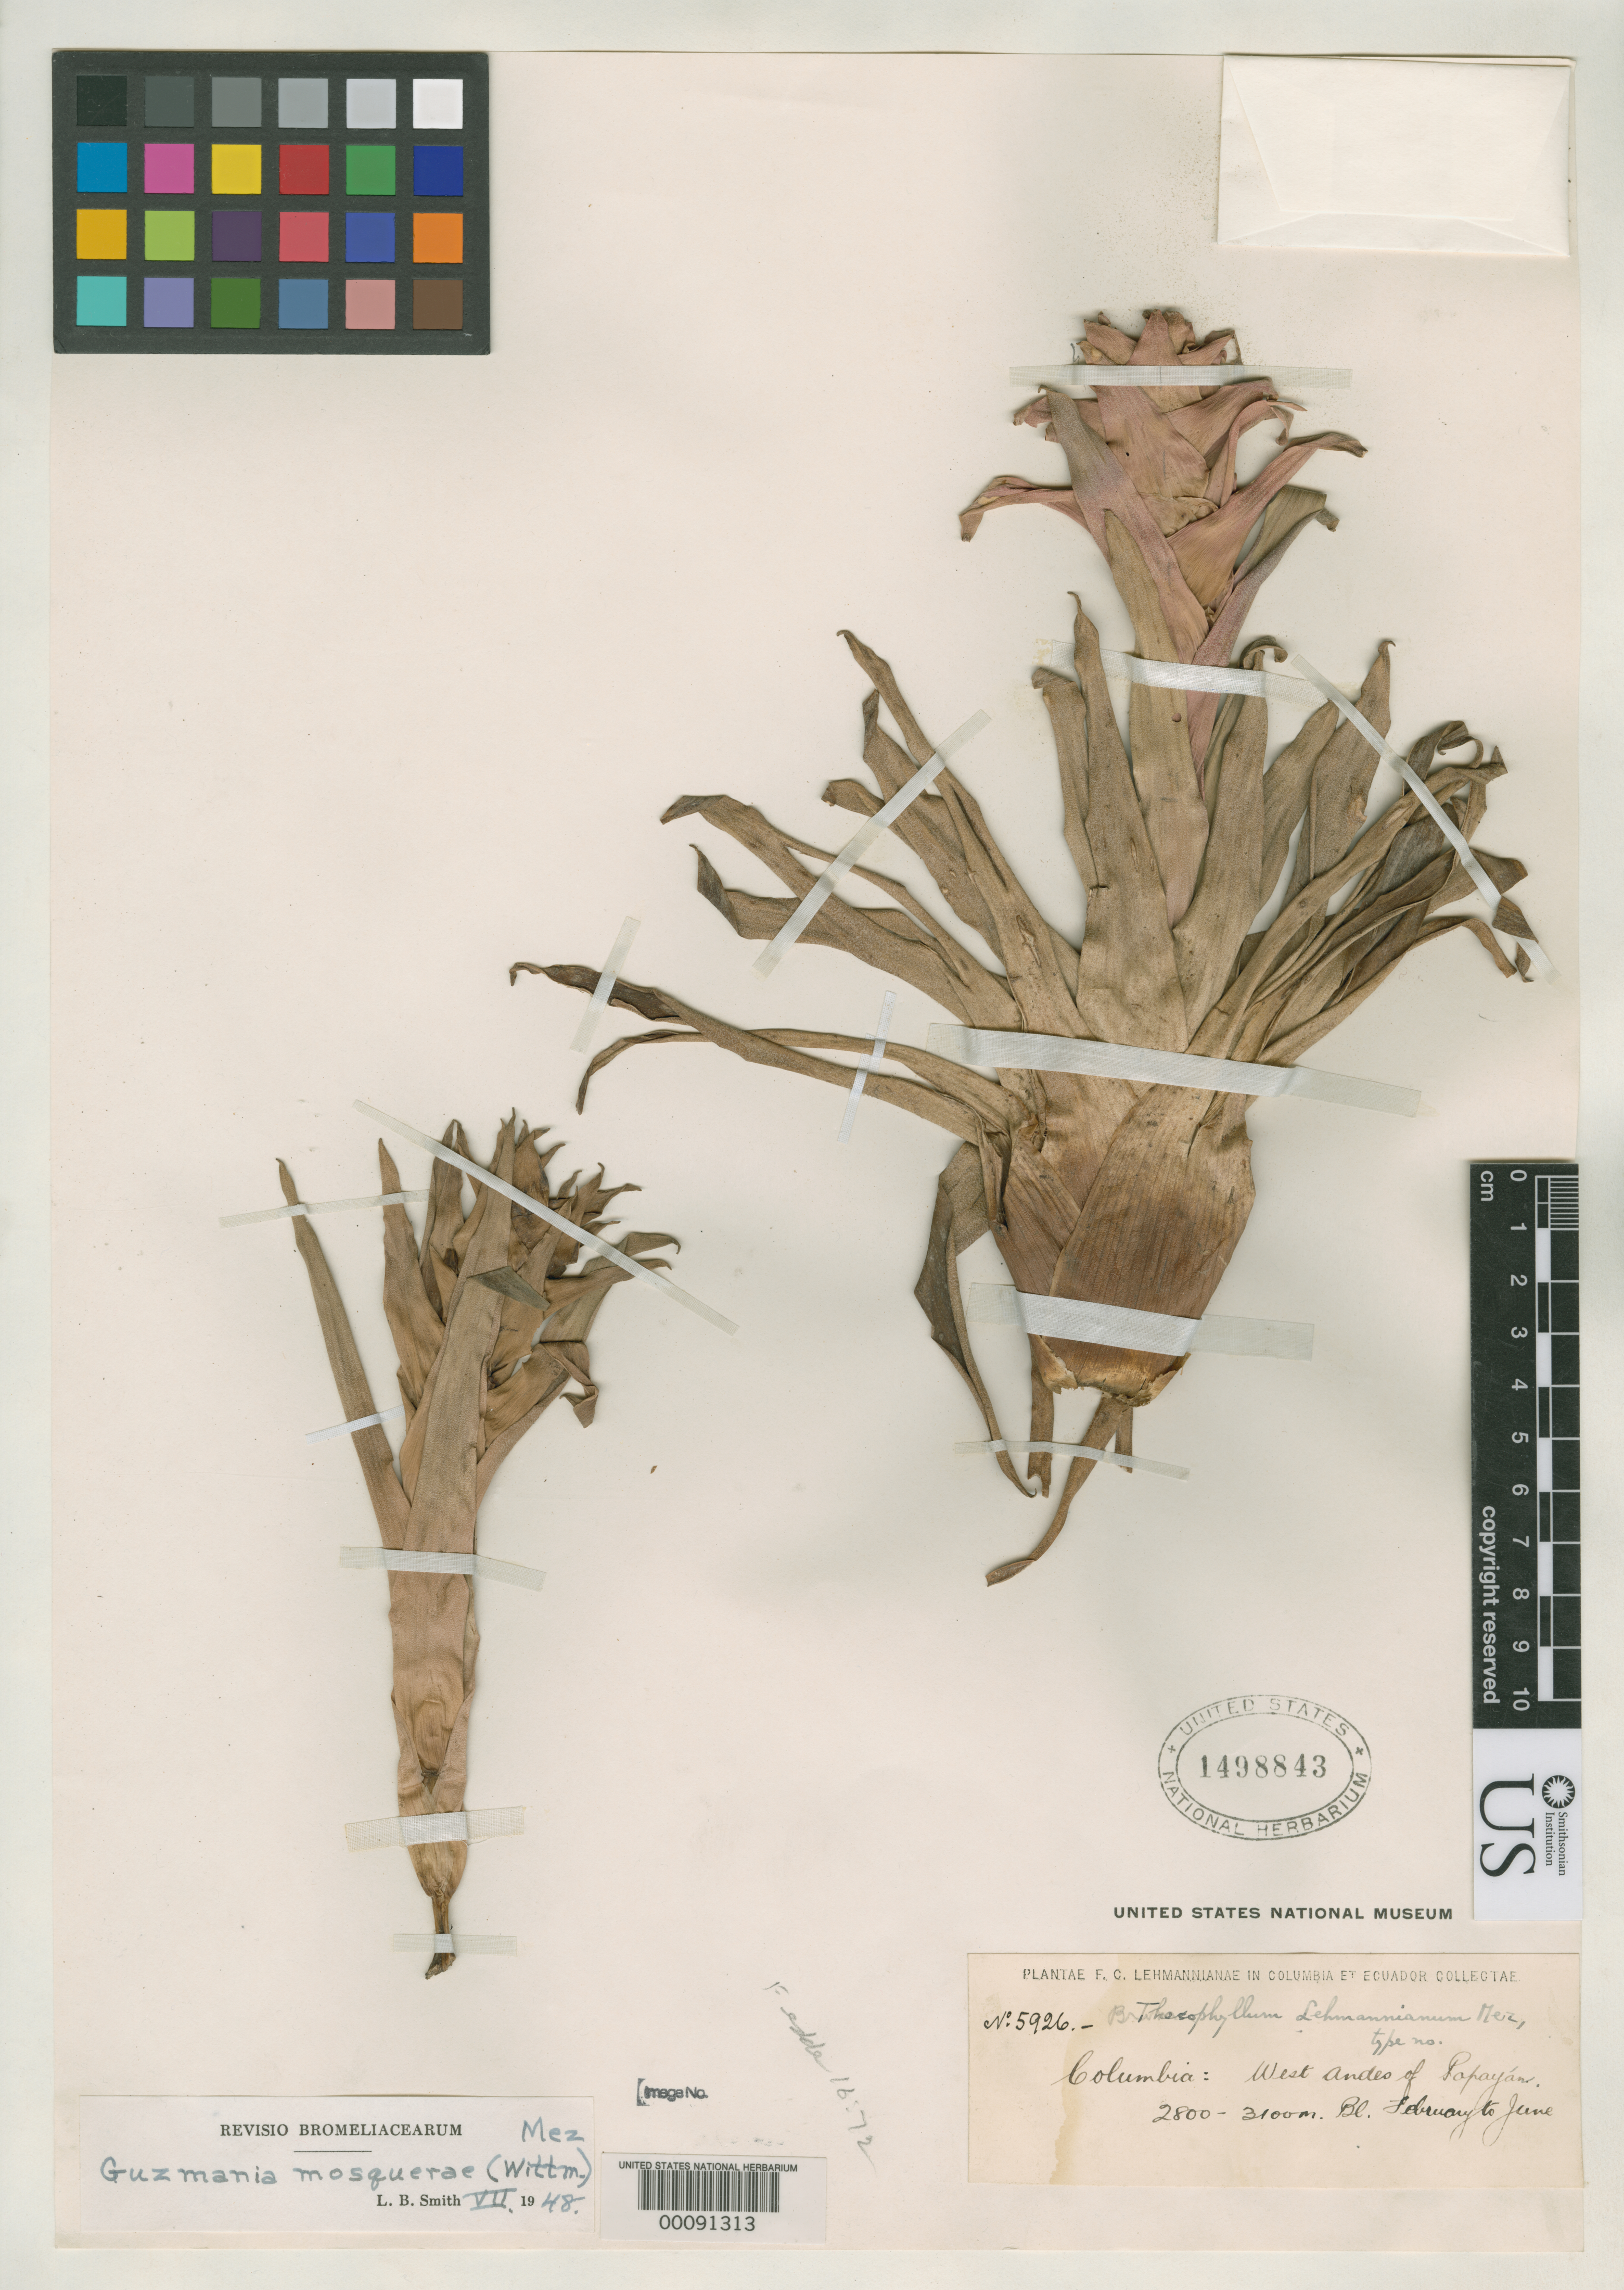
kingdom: Plantae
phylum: Tracheophyta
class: Liliopsida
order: Poales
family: Bromeliaceae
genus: Thecophyllum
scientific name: Thecophyllum lehmannianum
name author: Mez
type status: Isotype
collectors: F. C. Lehmann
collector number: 5926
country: Colombia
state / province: Cauca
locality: Popayan, West Andes.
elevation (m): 2800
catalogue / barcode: US 1498843